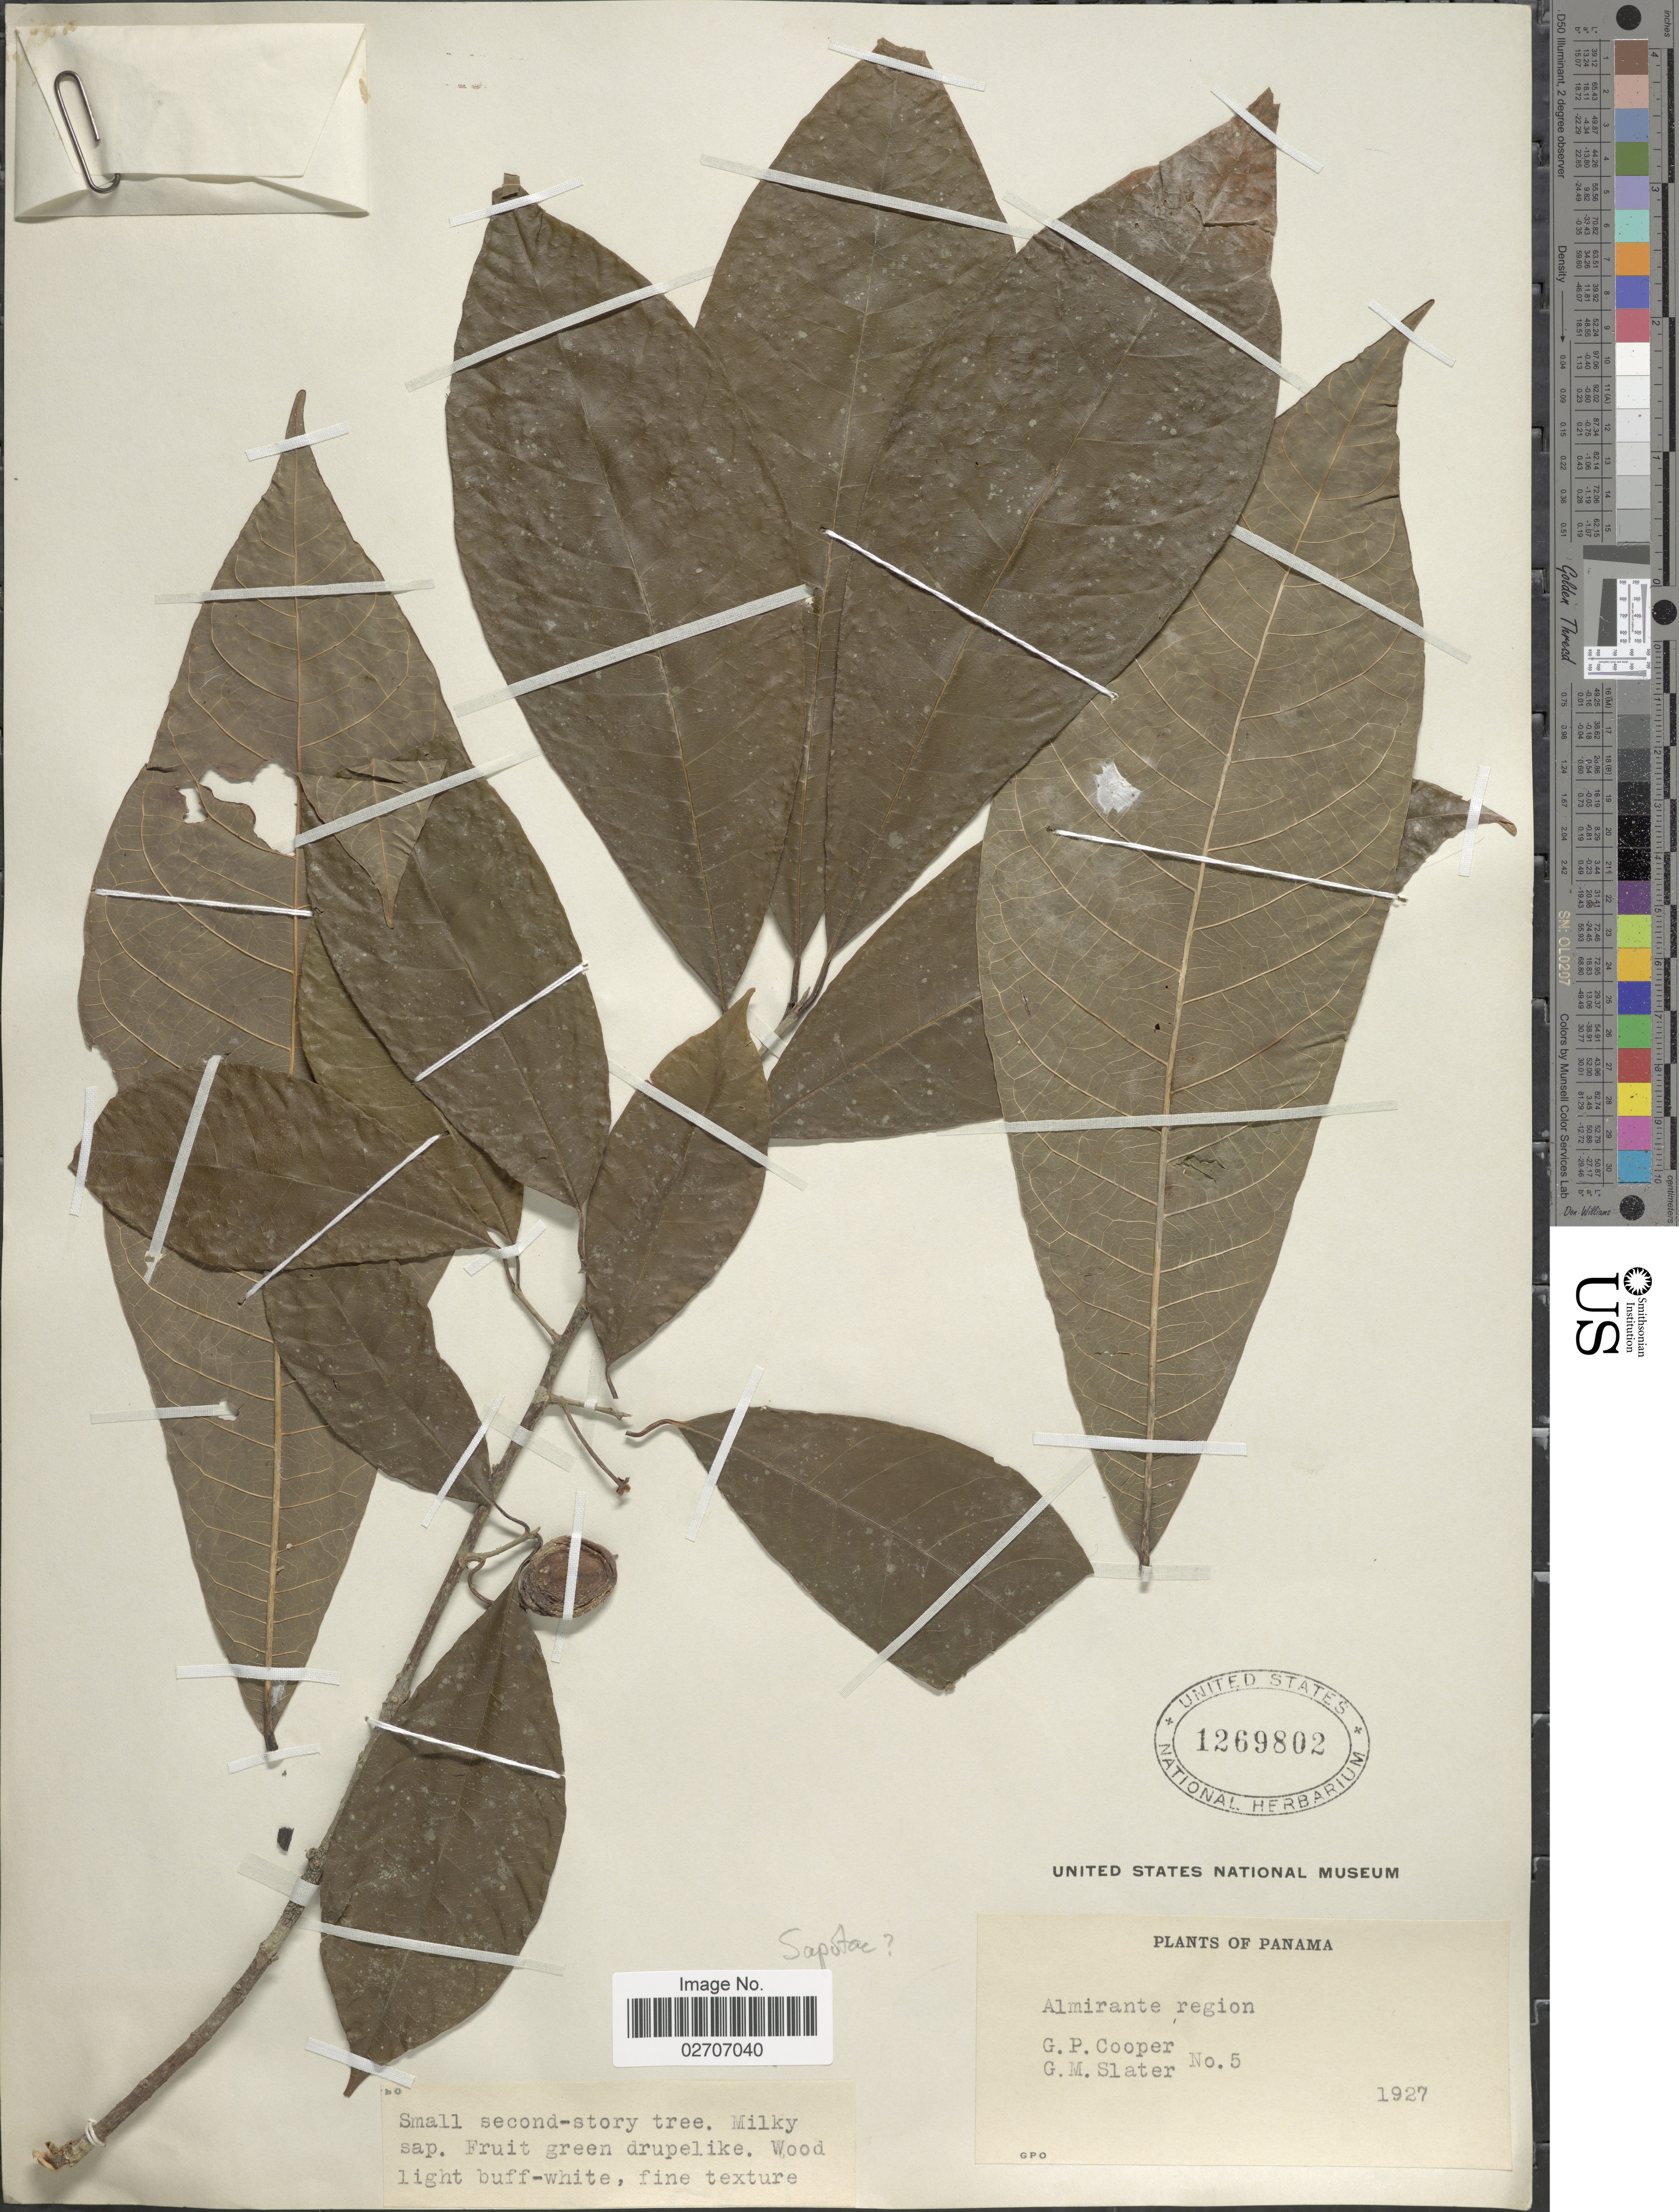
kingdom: Plantae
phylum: Tracheophyta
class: Magnoliopsida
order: Ericales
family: Sapotaceae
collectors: G. Cooper & G. Slater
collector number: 5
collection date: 1927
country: Panama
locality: Almirante region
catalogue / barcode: US 1269802